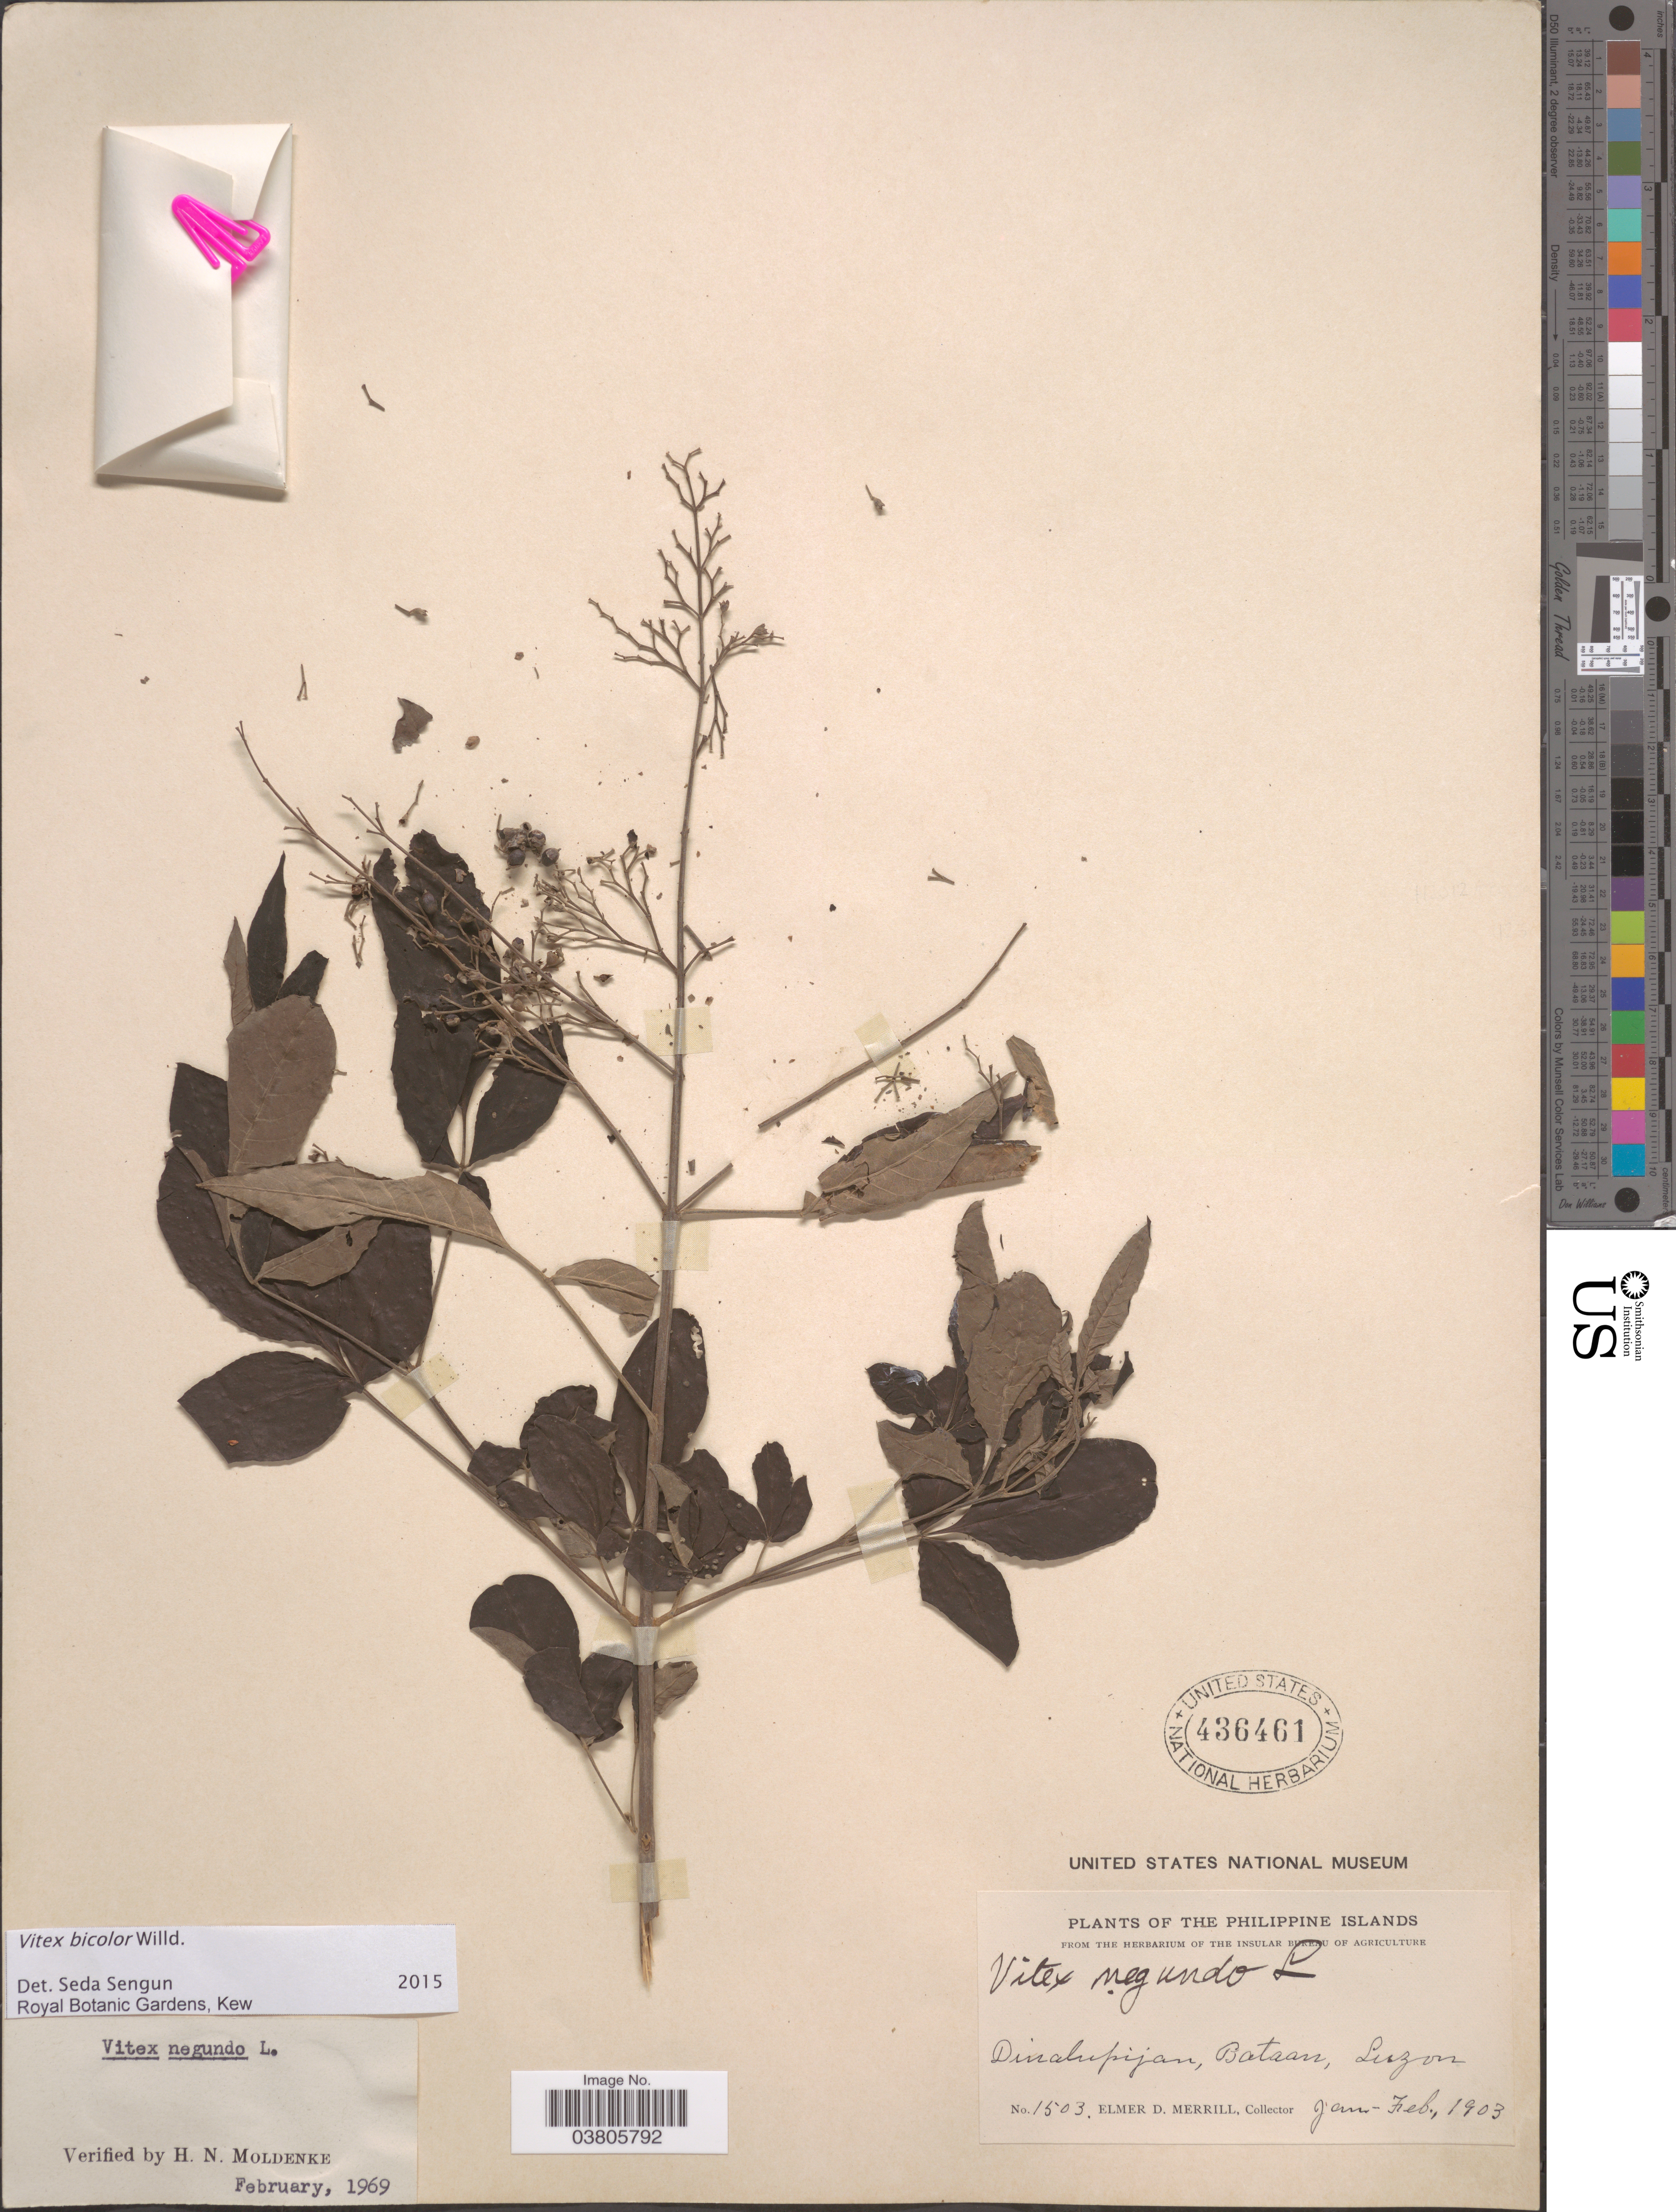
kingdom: Plantae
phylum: Tracheophyta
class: Magnoliopsida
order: Lamiales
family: Lamiaceae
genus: Vitex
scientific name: Vitex bicolor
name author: Willd.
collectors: E. D. Merrill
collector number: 1503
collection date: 1903-01/1903-02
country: Philippines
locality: Philippine Islands. Dinalupijan, Bataan, Luzon.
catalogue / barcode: US 436461